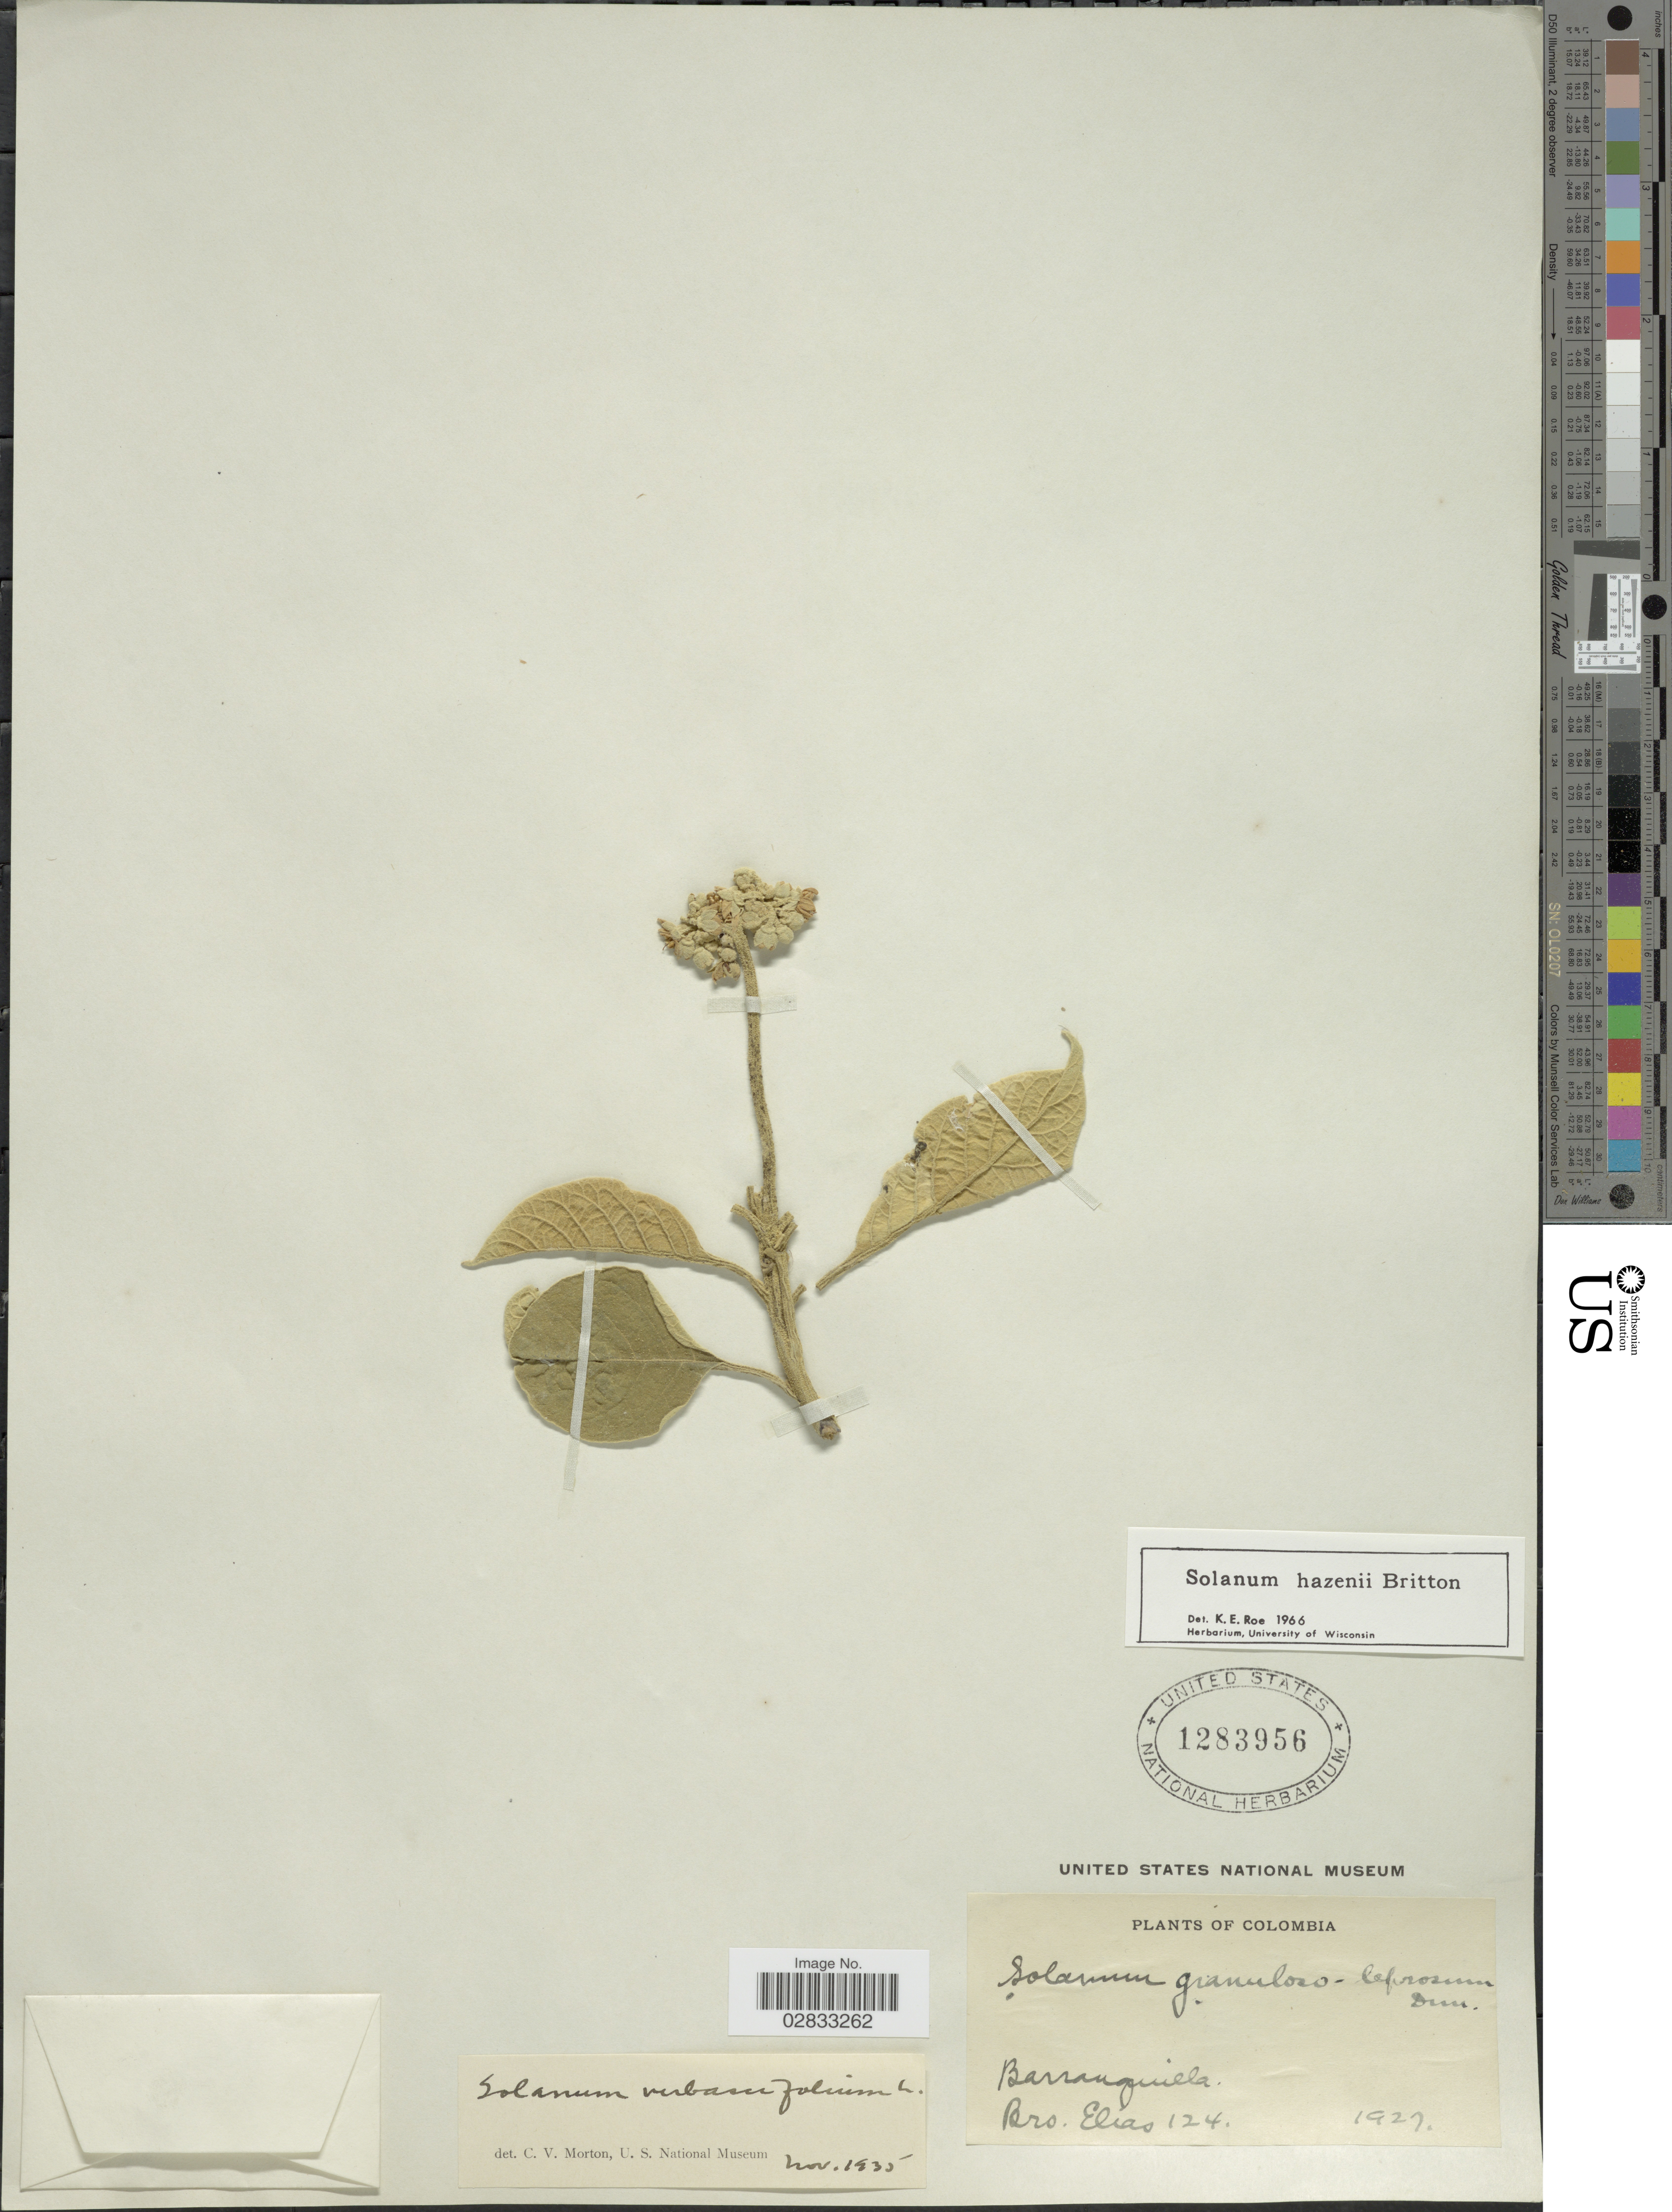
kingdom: Plantae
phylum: Tracheophyta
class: Magnoliopsida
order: Solanales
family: Solanaceae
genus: Solanum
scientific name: Solanum hazenii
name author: Britton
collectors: Bro. Elias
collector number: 124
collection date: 1927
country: Colombia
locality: Barranquilla.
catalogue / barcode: US 1283956